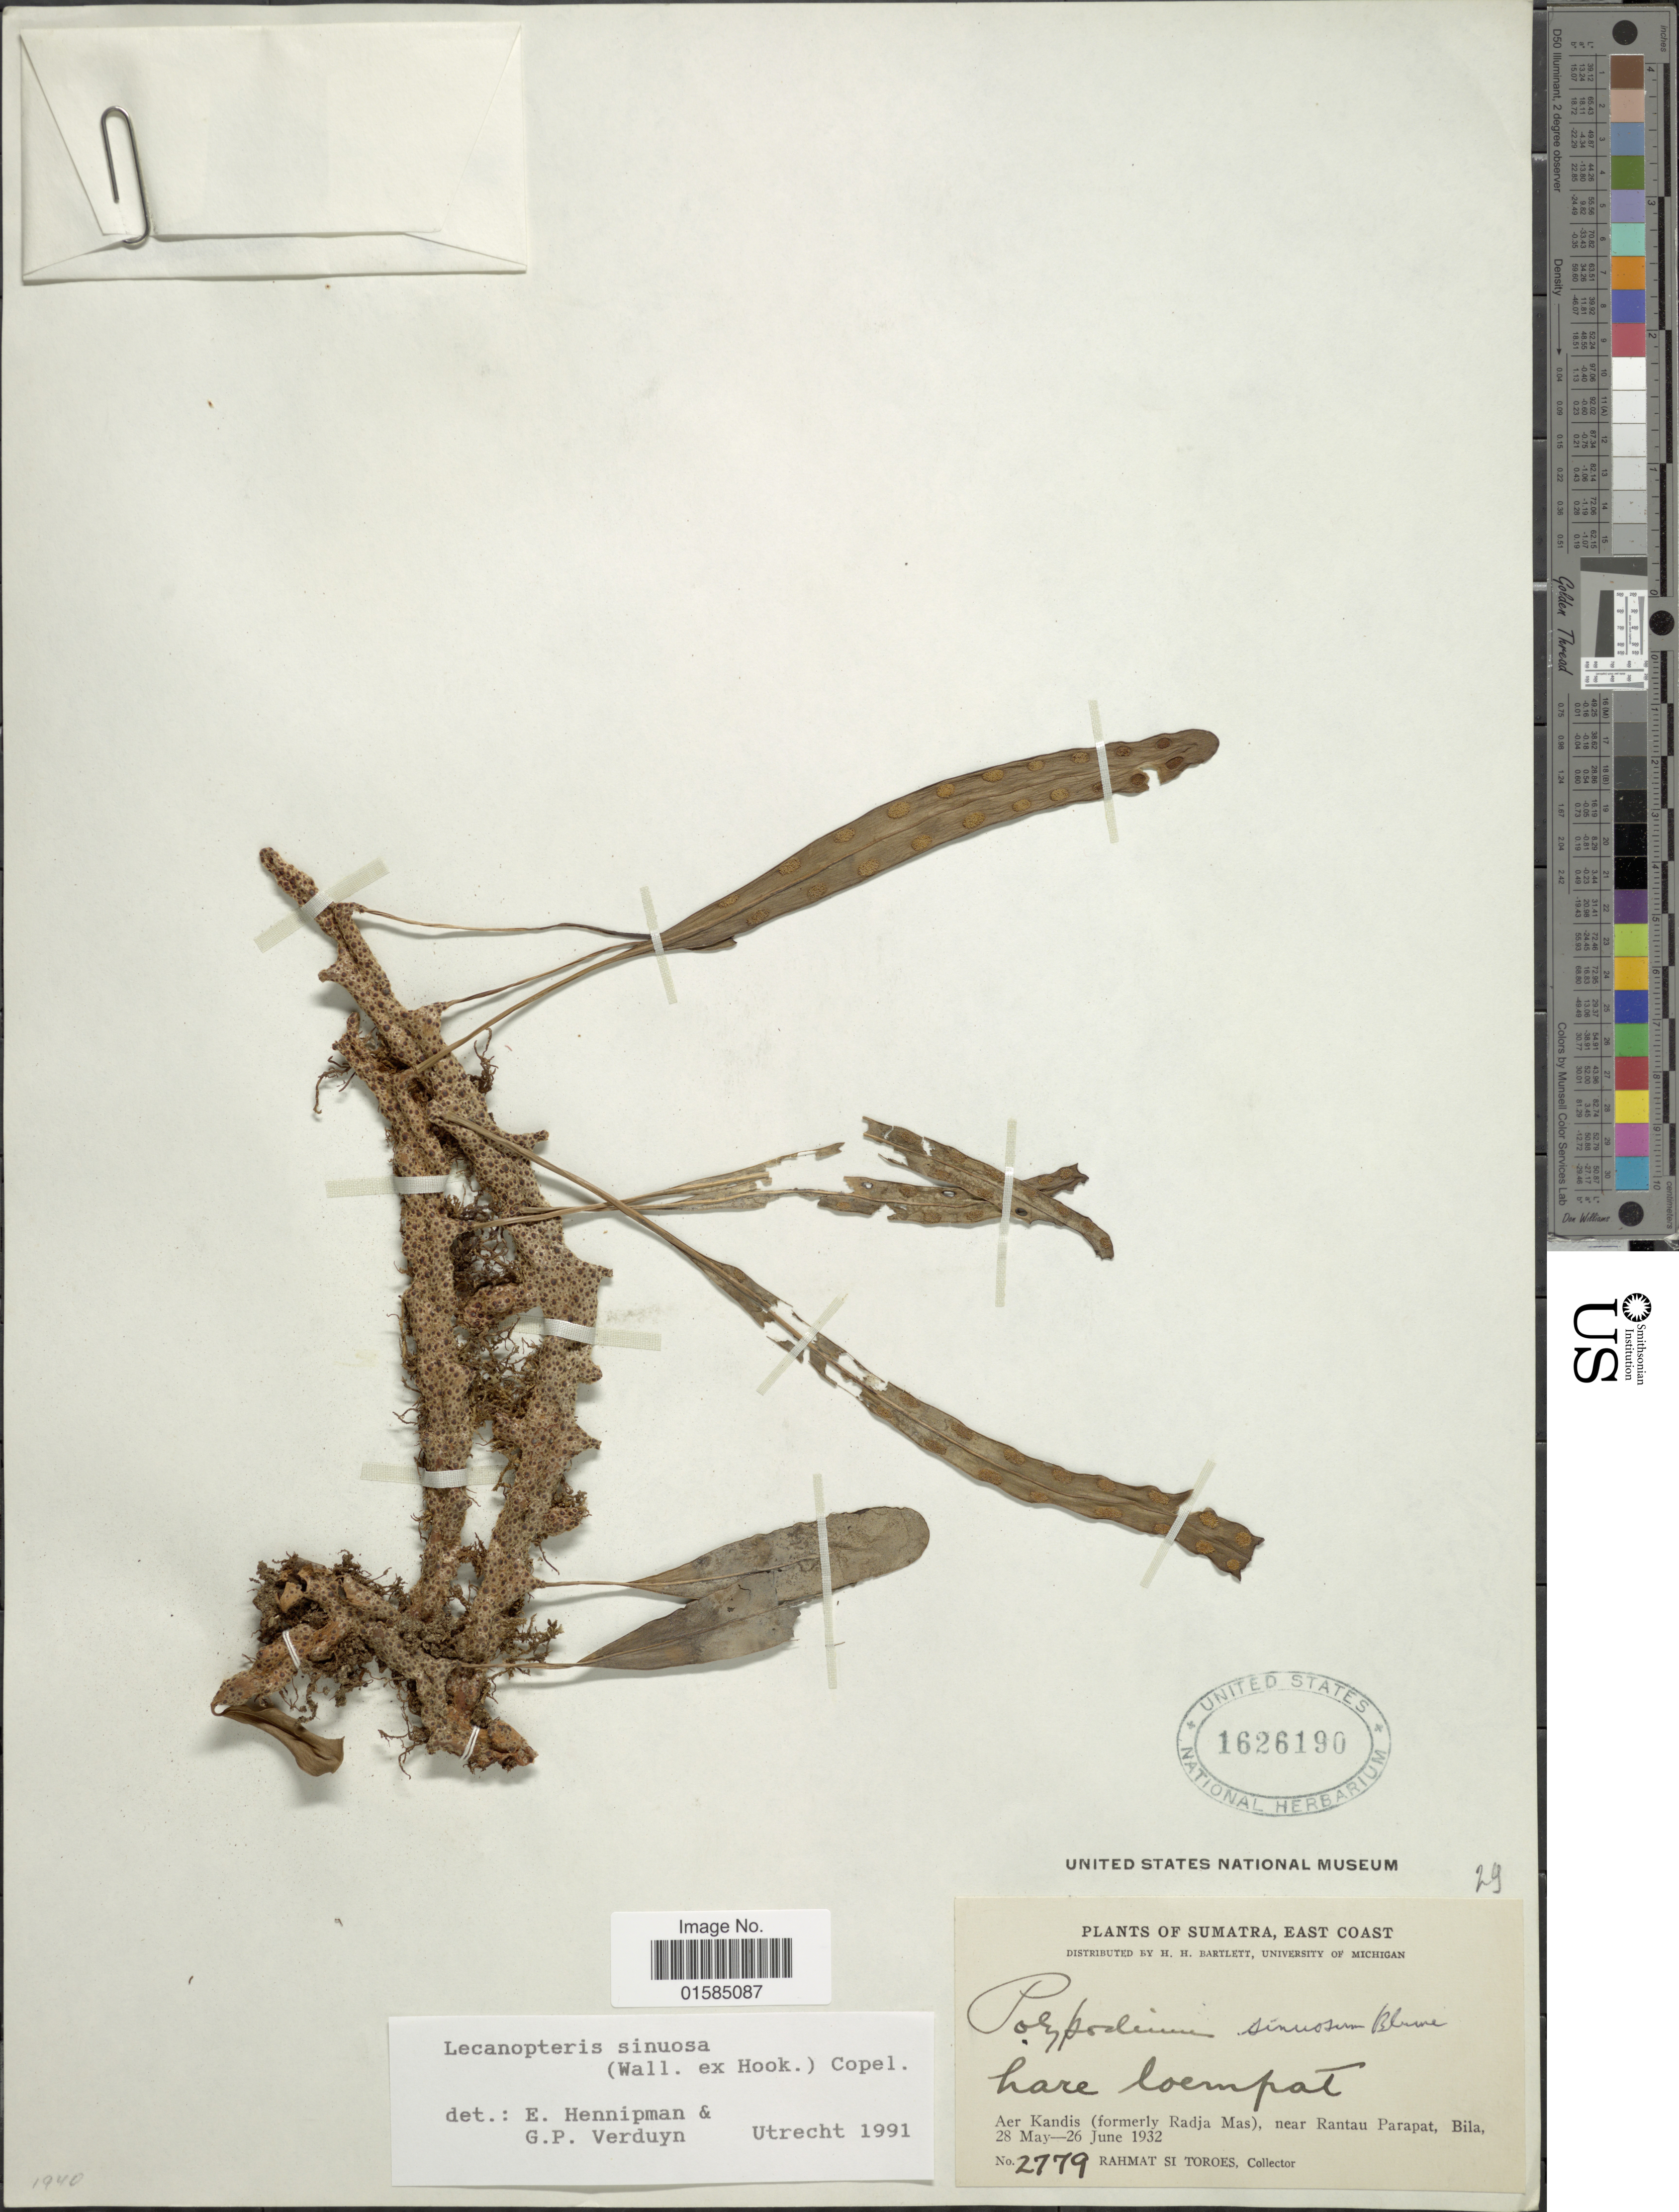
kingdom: Plantae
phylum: Tracheophyta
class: Polypodiopsida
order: Polypodiales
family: Polypodiaceae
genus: Lecanopteris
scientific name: Lecanopteris sinuosa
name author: (Wall. ex Hook.) Copel.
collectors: Rahmat Si Boeea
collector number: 2779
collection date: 1932-05-28/1932-06-26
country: Indonesia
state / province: Sumatra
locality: Sumatra, East Coast, Aer Kandis ( formerly Radja Mas), near Rantau Parapat,bila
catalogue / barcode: US 1626190